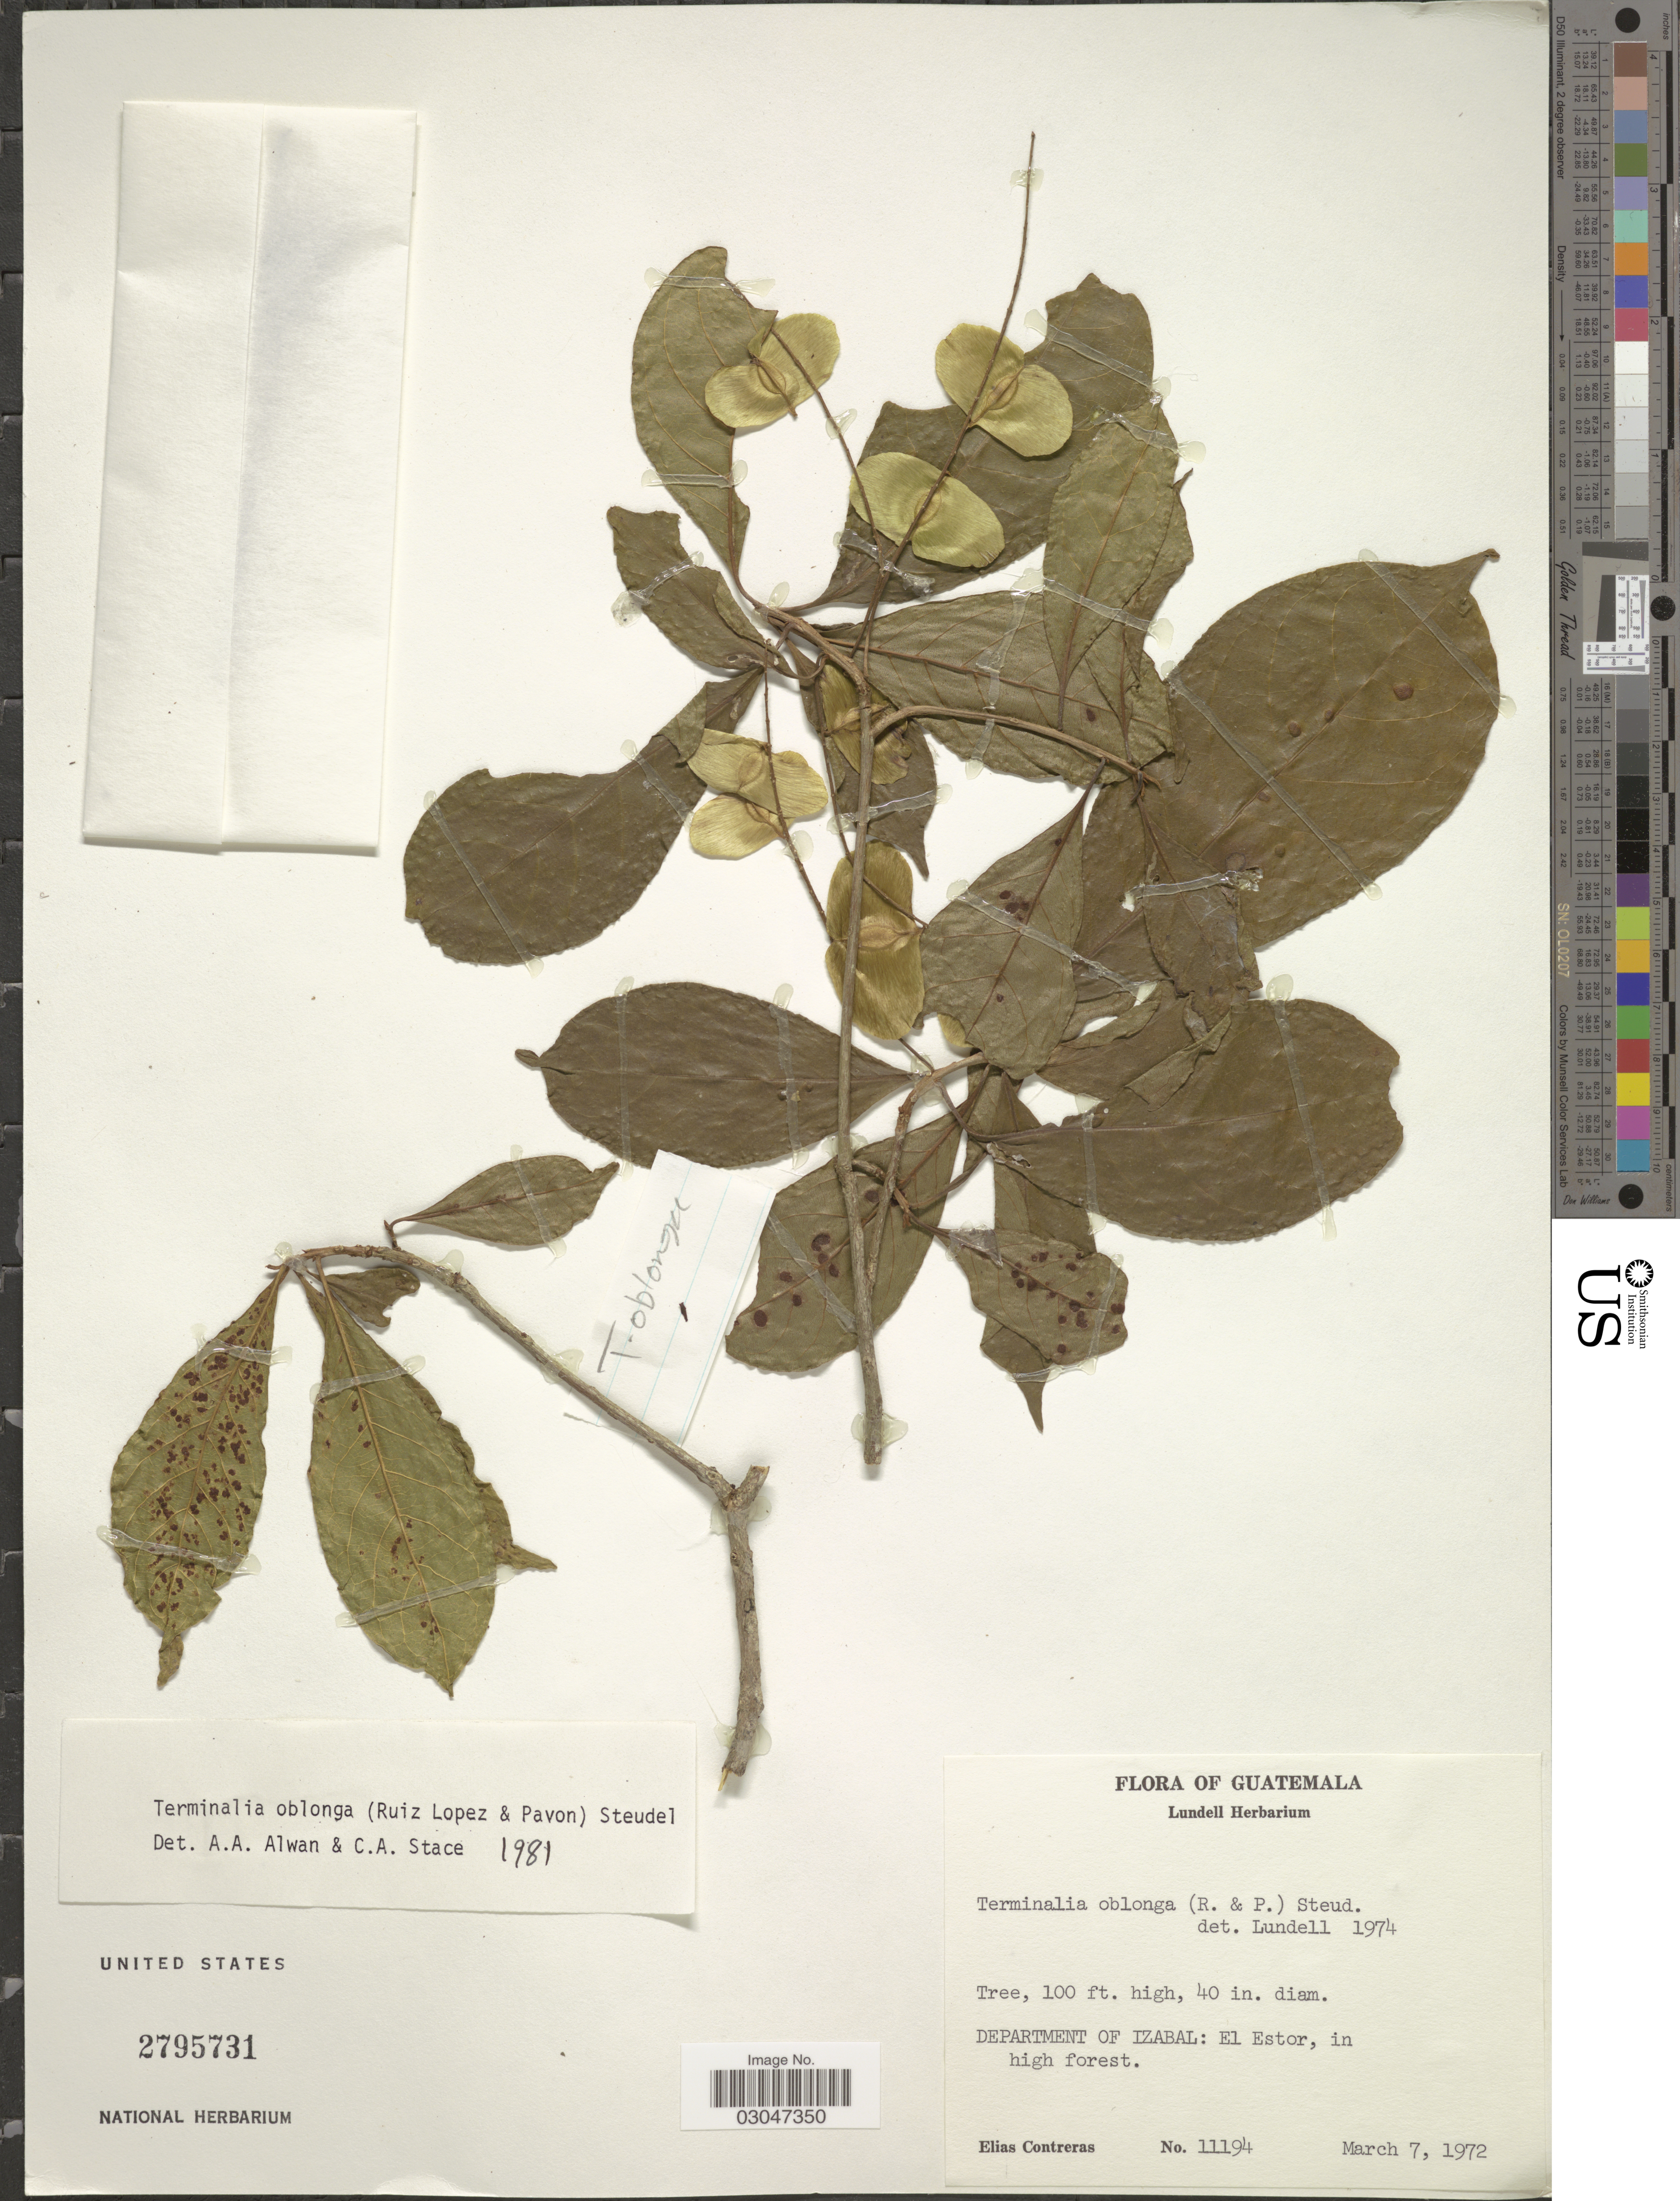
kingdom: Plantae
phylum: Tracheophyta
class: Magnoliopsida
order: Myrtales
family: Combretaceae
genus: Terminalia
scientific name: Terminalia oblonga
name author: (Ruiz & Pav.) Steud.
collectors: E. Contreras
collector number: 11194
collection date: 1972-03-07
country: Guatemala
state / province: Izabal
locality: Department of Izabal: El Estor, in high forest.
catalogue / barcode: US 2795731